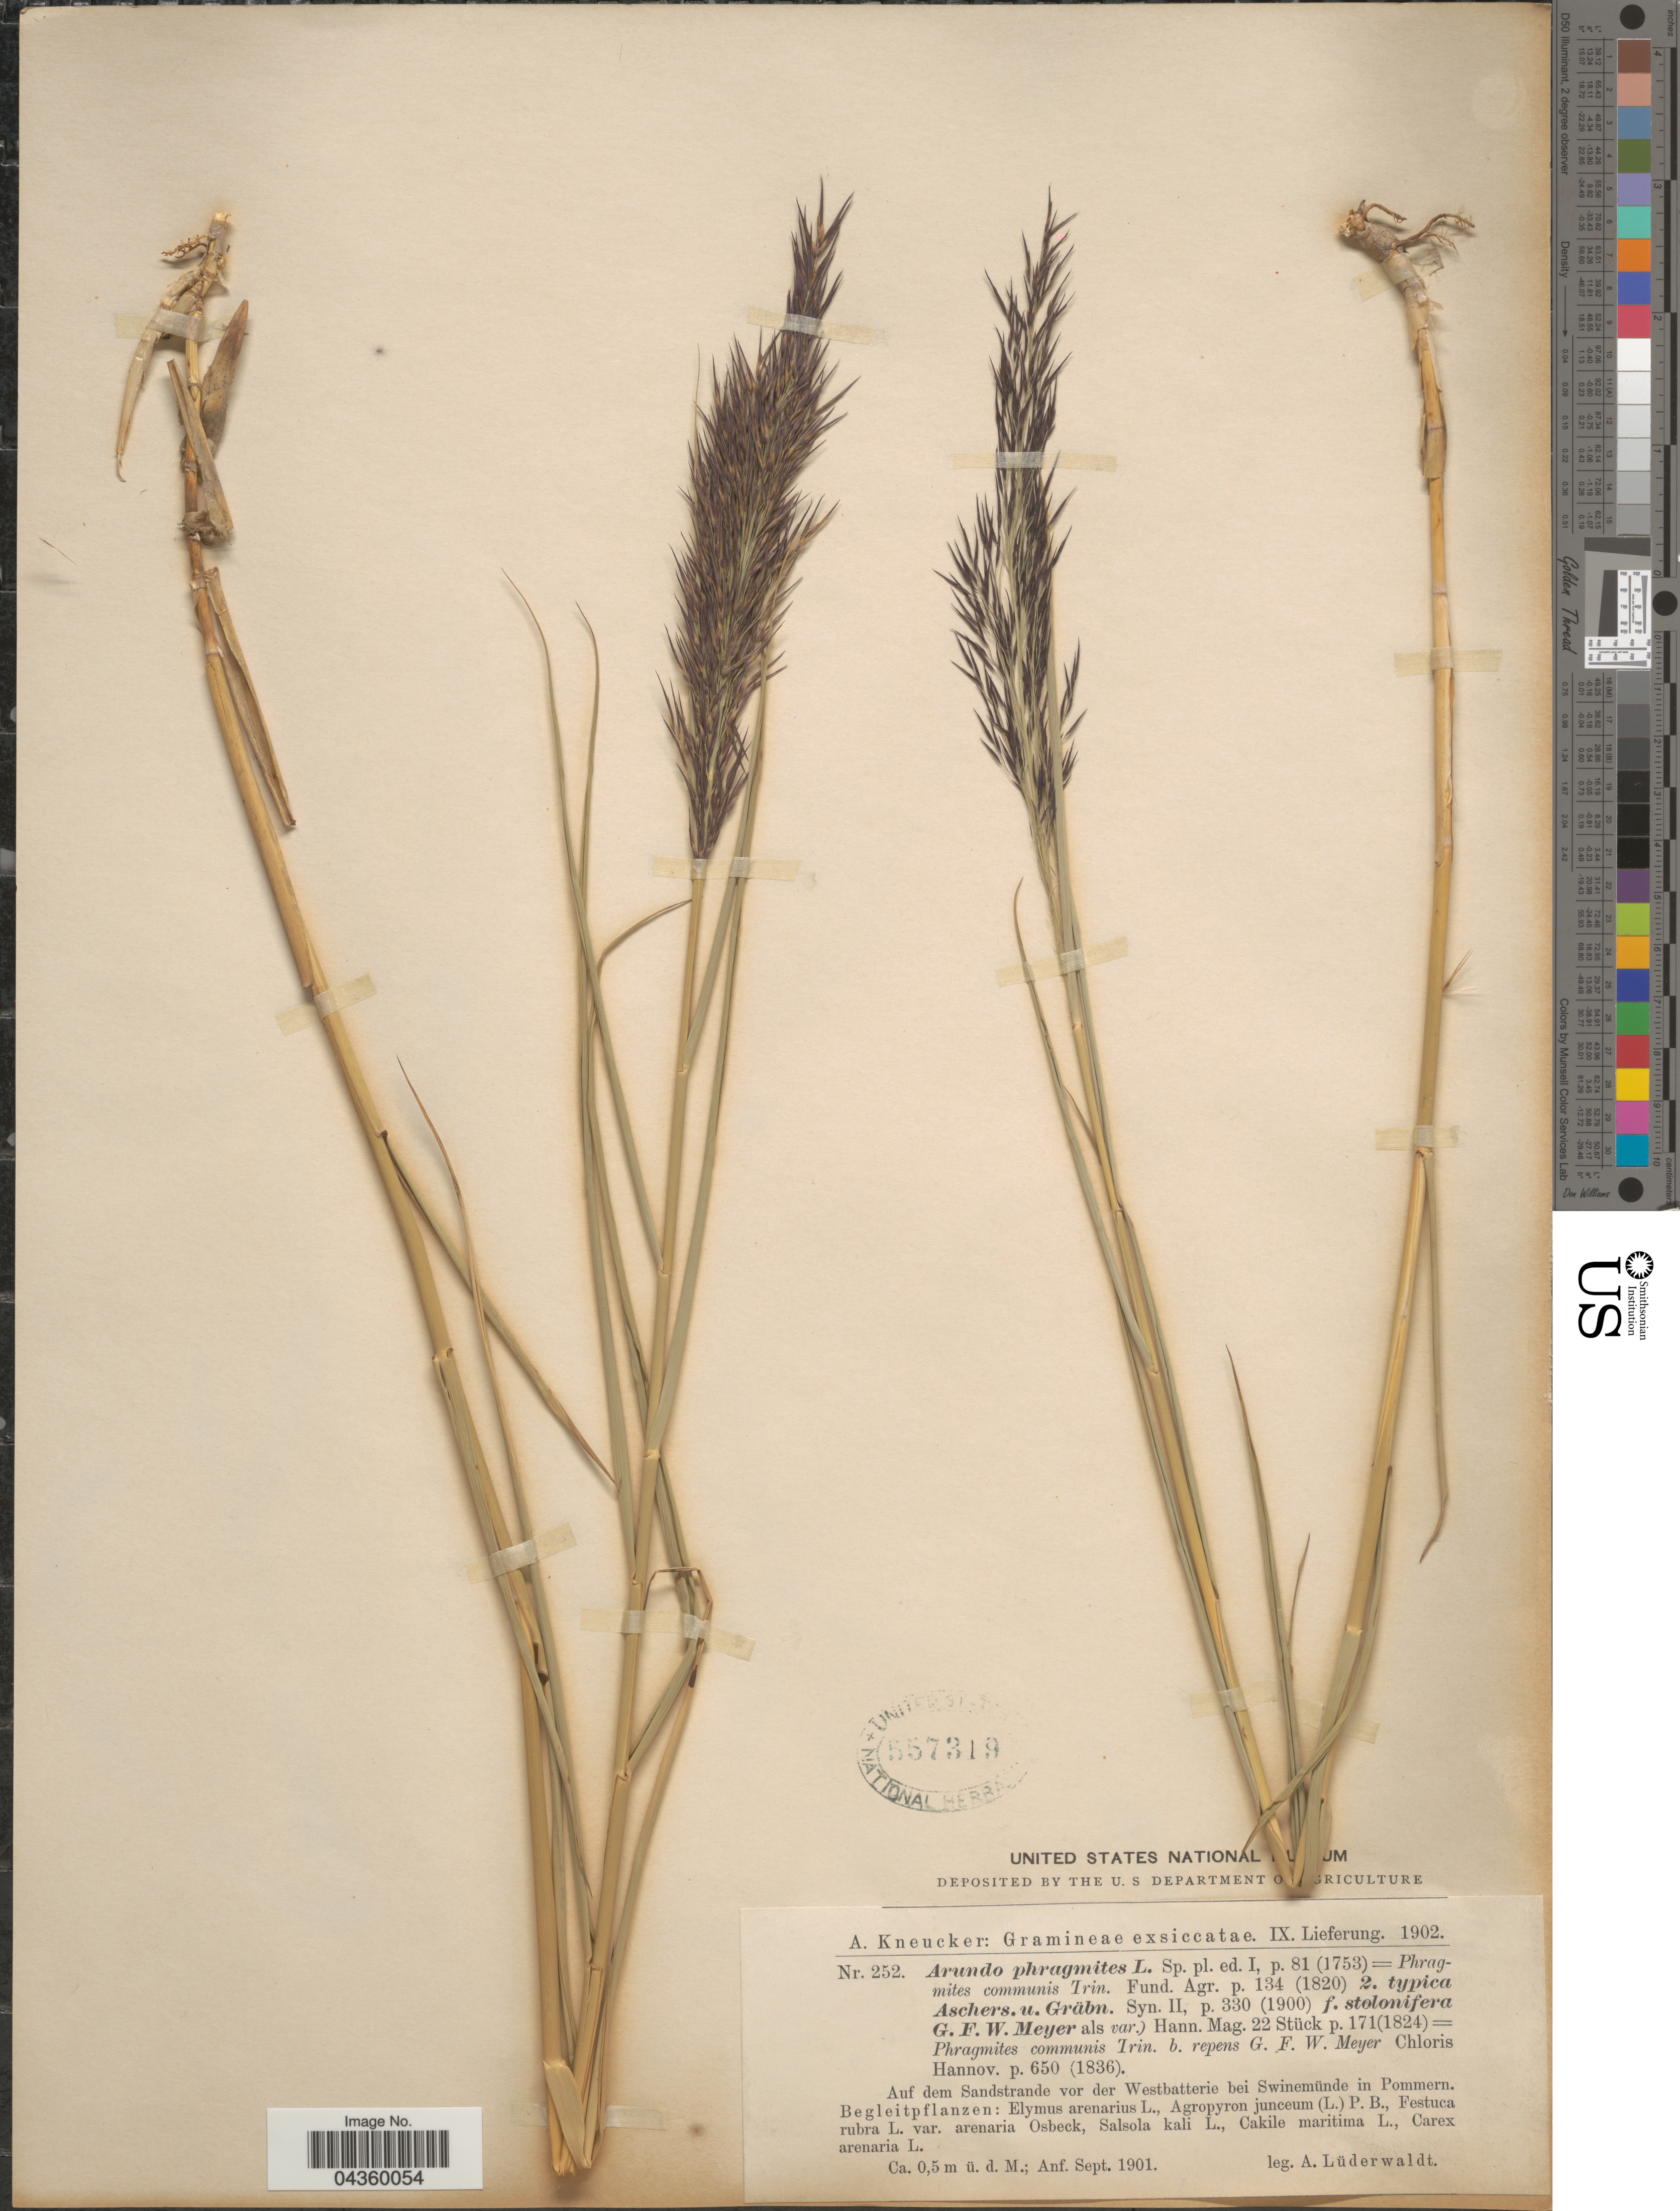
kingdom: Plantae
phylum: Tracheophyta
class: Liliopsida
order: Poales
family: Poaceae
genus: Phragmites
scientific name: Phragmites australis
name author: (Cav.) Trin. ex Steud.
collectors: A. Lüderwaldt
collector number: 252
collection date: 1901-09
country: Poland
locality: Auf dem Sandstrande vor der Westbatterie bei Swinemünde in Pommern.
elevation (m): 0.5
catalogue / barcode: US 557319